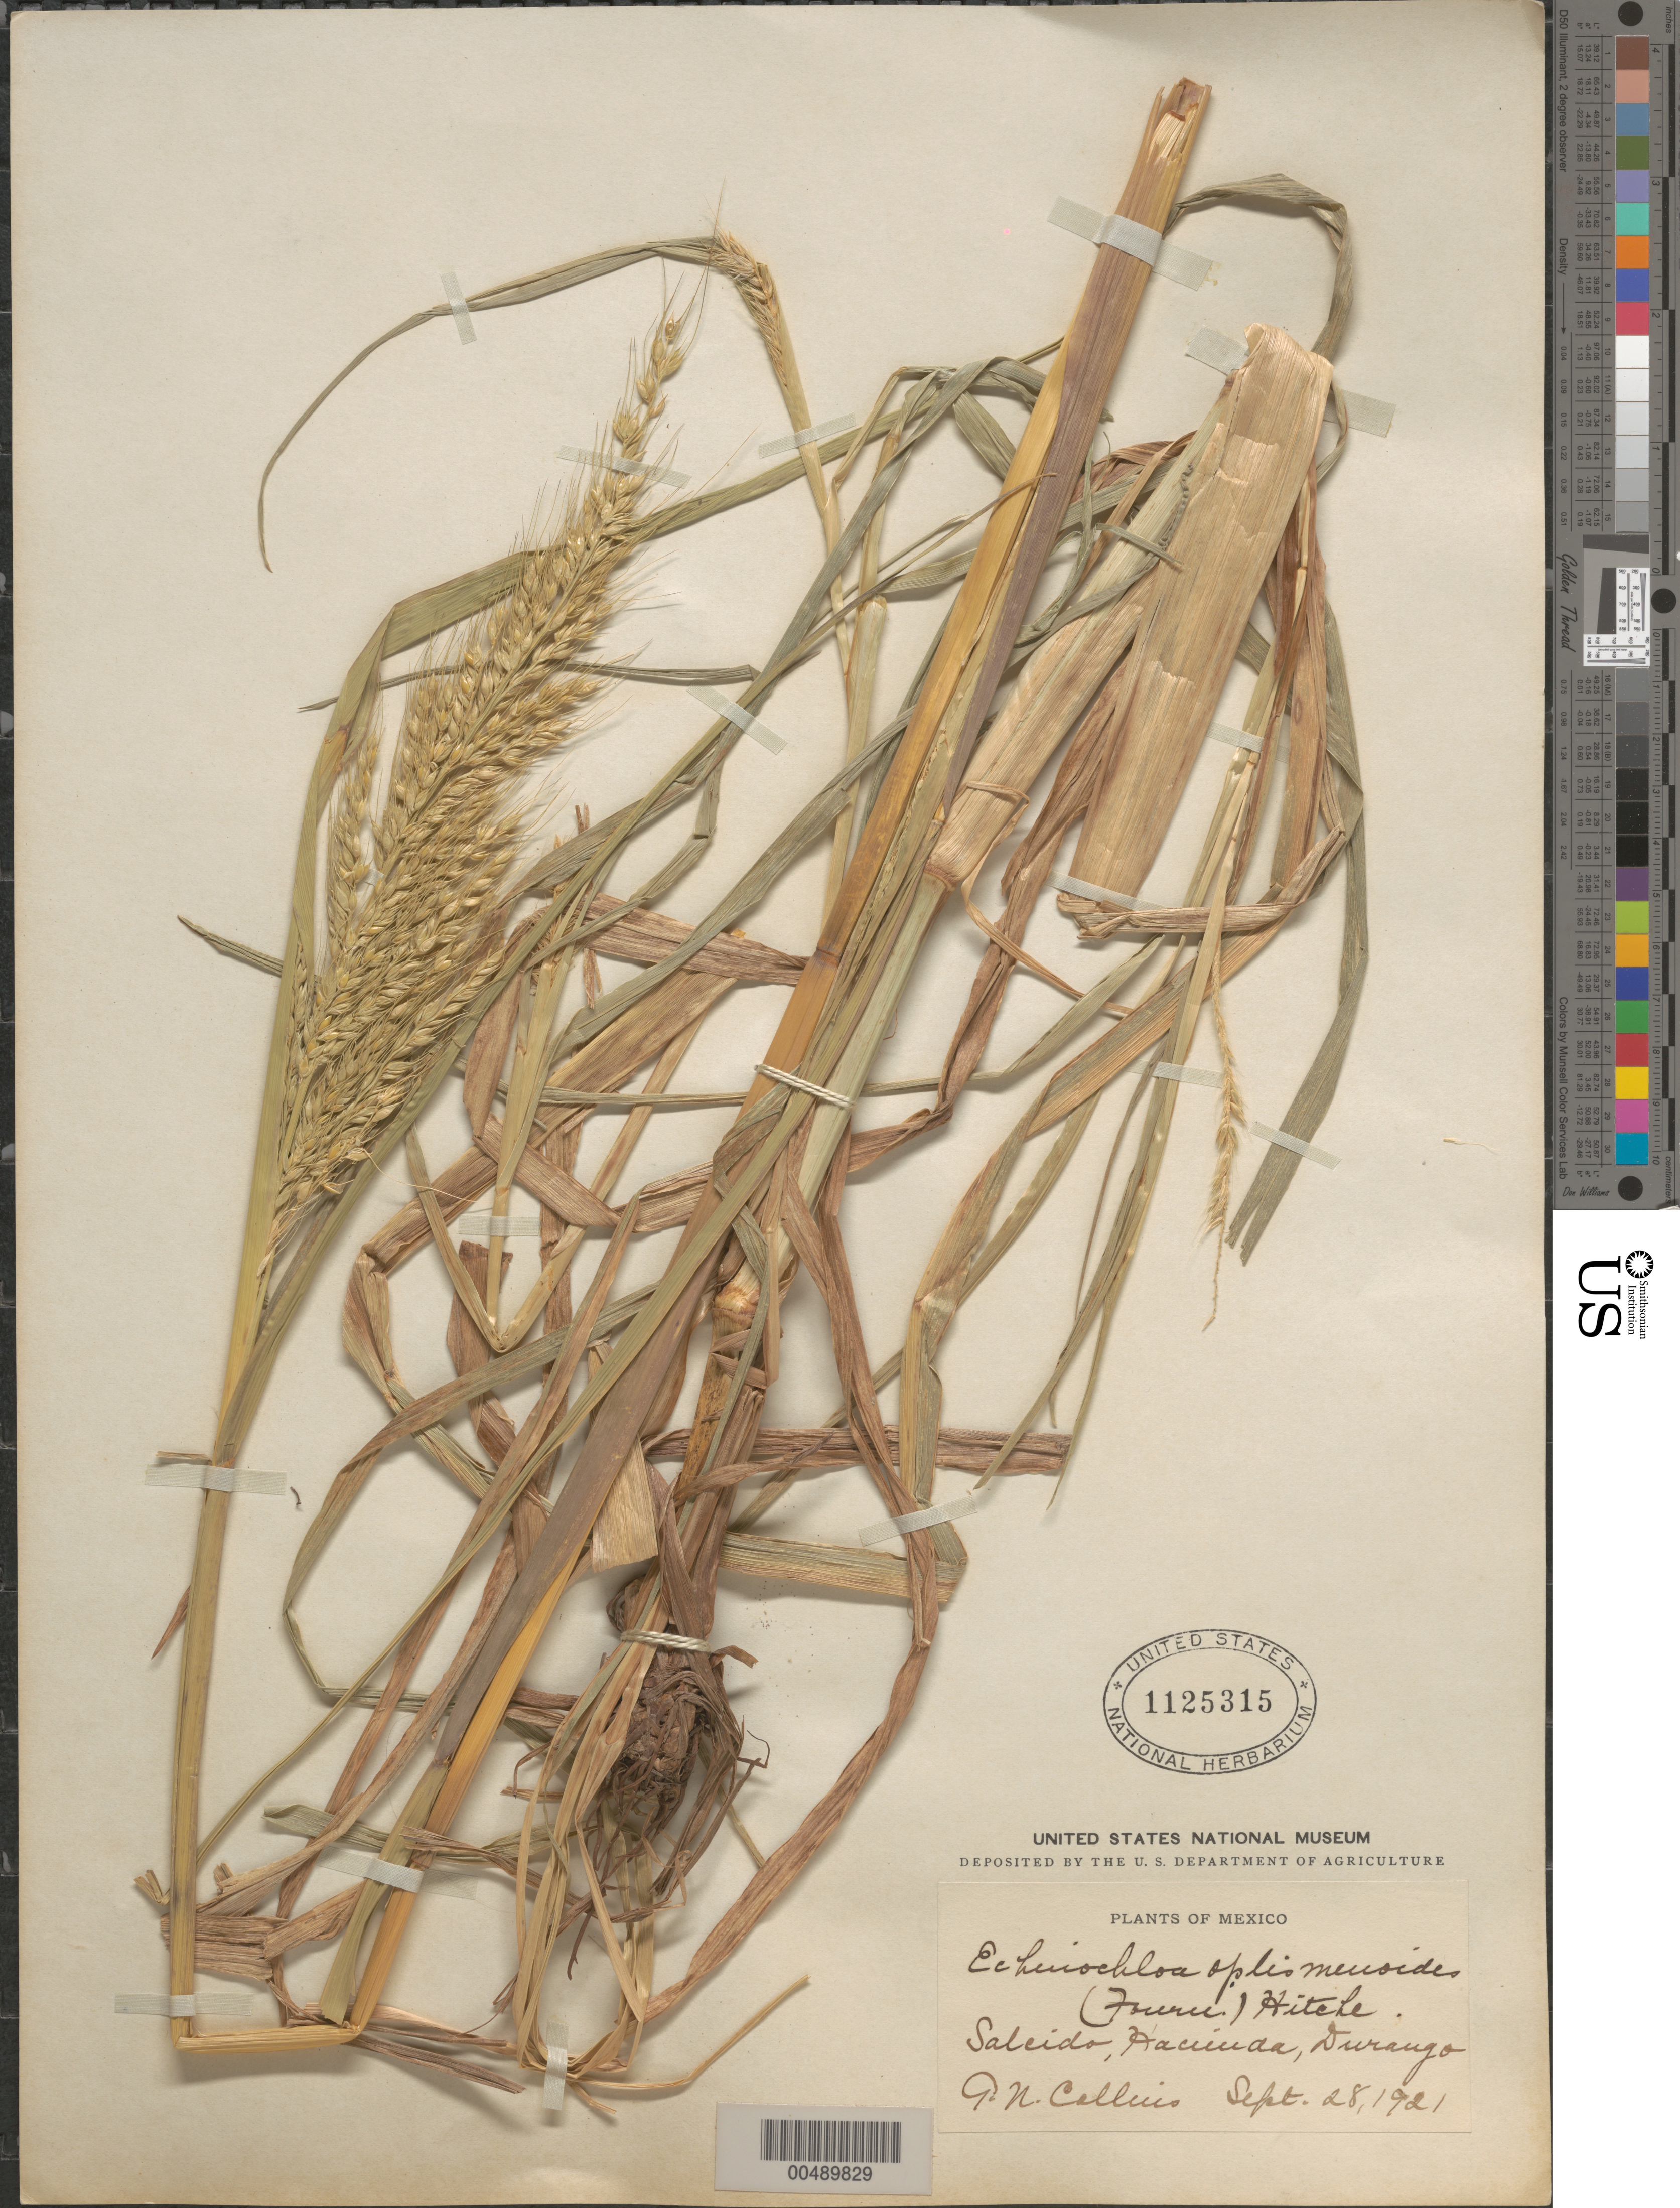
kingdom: Plantae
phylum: Tracheophyta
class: Liliopsida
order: Poales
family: Poaceae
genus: Echinochloa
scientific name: Echinochloa holciformis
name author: (Kunth) Chase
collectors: G. Collins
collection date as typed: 28 Sep 1921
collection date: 1921-09-28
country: Mexico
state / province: Durango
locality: Salcido, Hacienda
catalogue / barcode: US 1125315